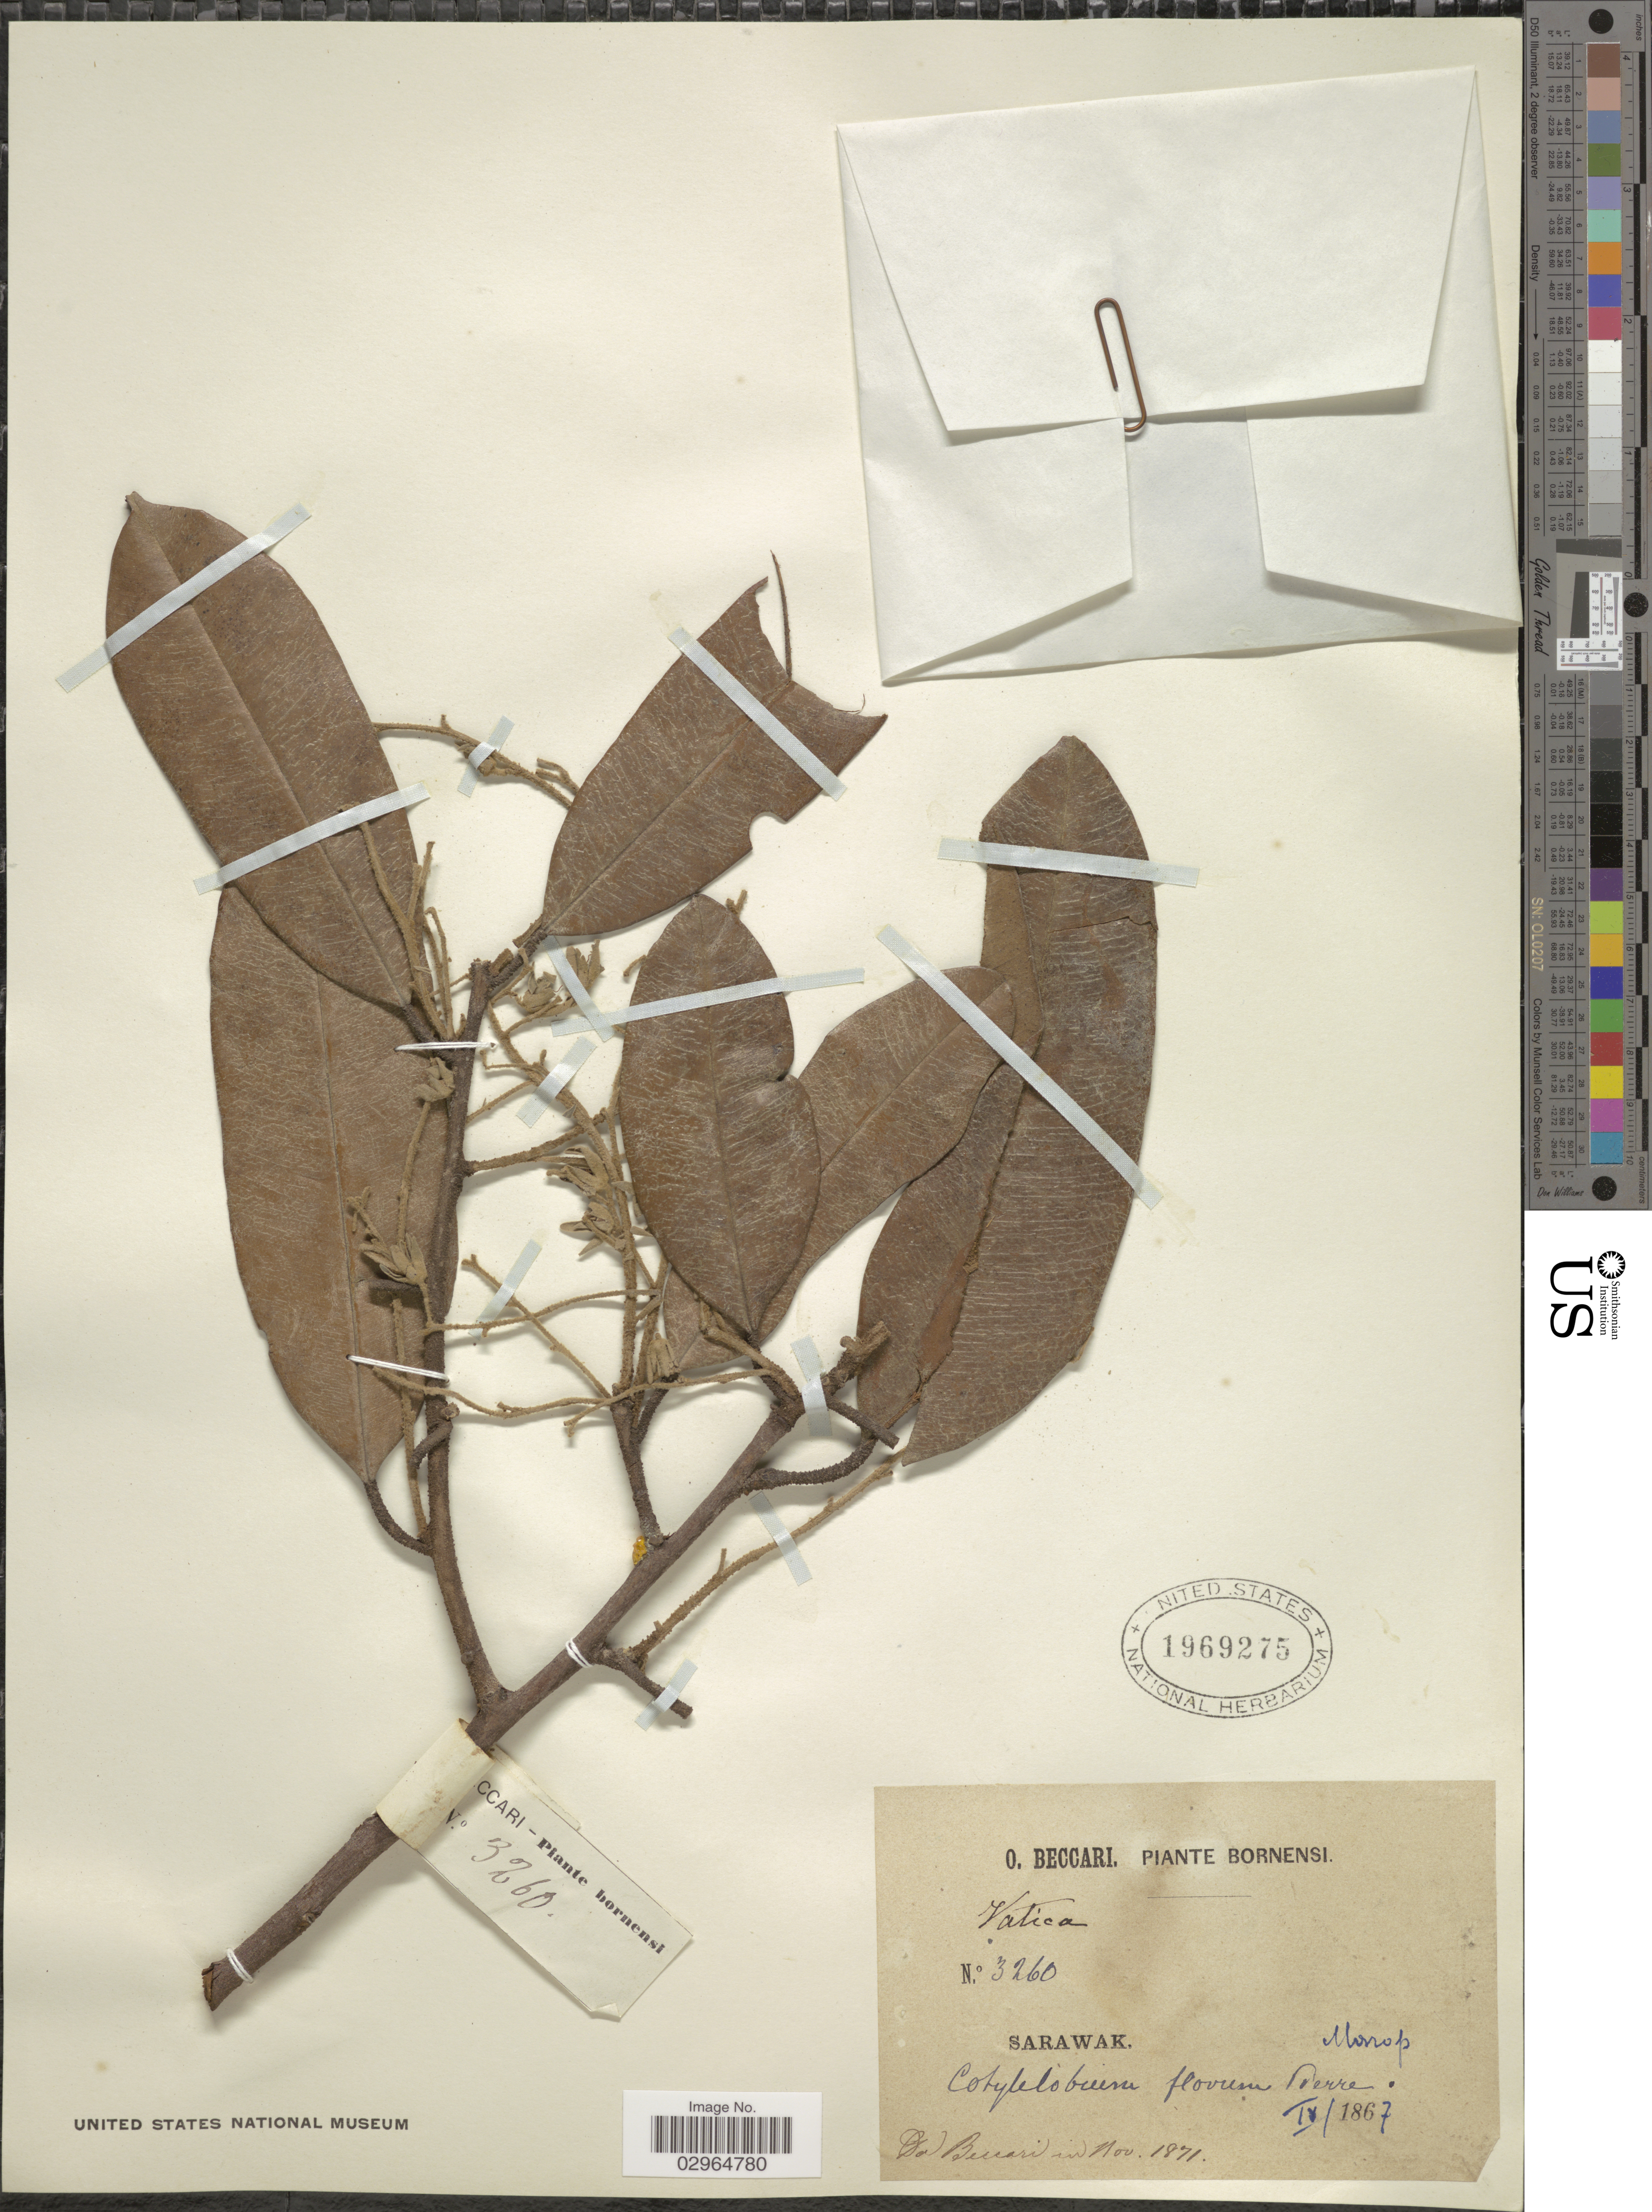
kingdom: Plantae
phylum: Tracheophyta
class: Magnoliopsida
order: Malvales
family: Dipterocarpaceae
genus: Vatica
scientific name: Vatica sp.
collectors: O. Beccari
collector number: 3260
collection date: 1867-04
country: Malaysia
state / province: Sarawak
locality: Bornensi. Morop [unsure placement]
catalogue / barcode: US 1969275